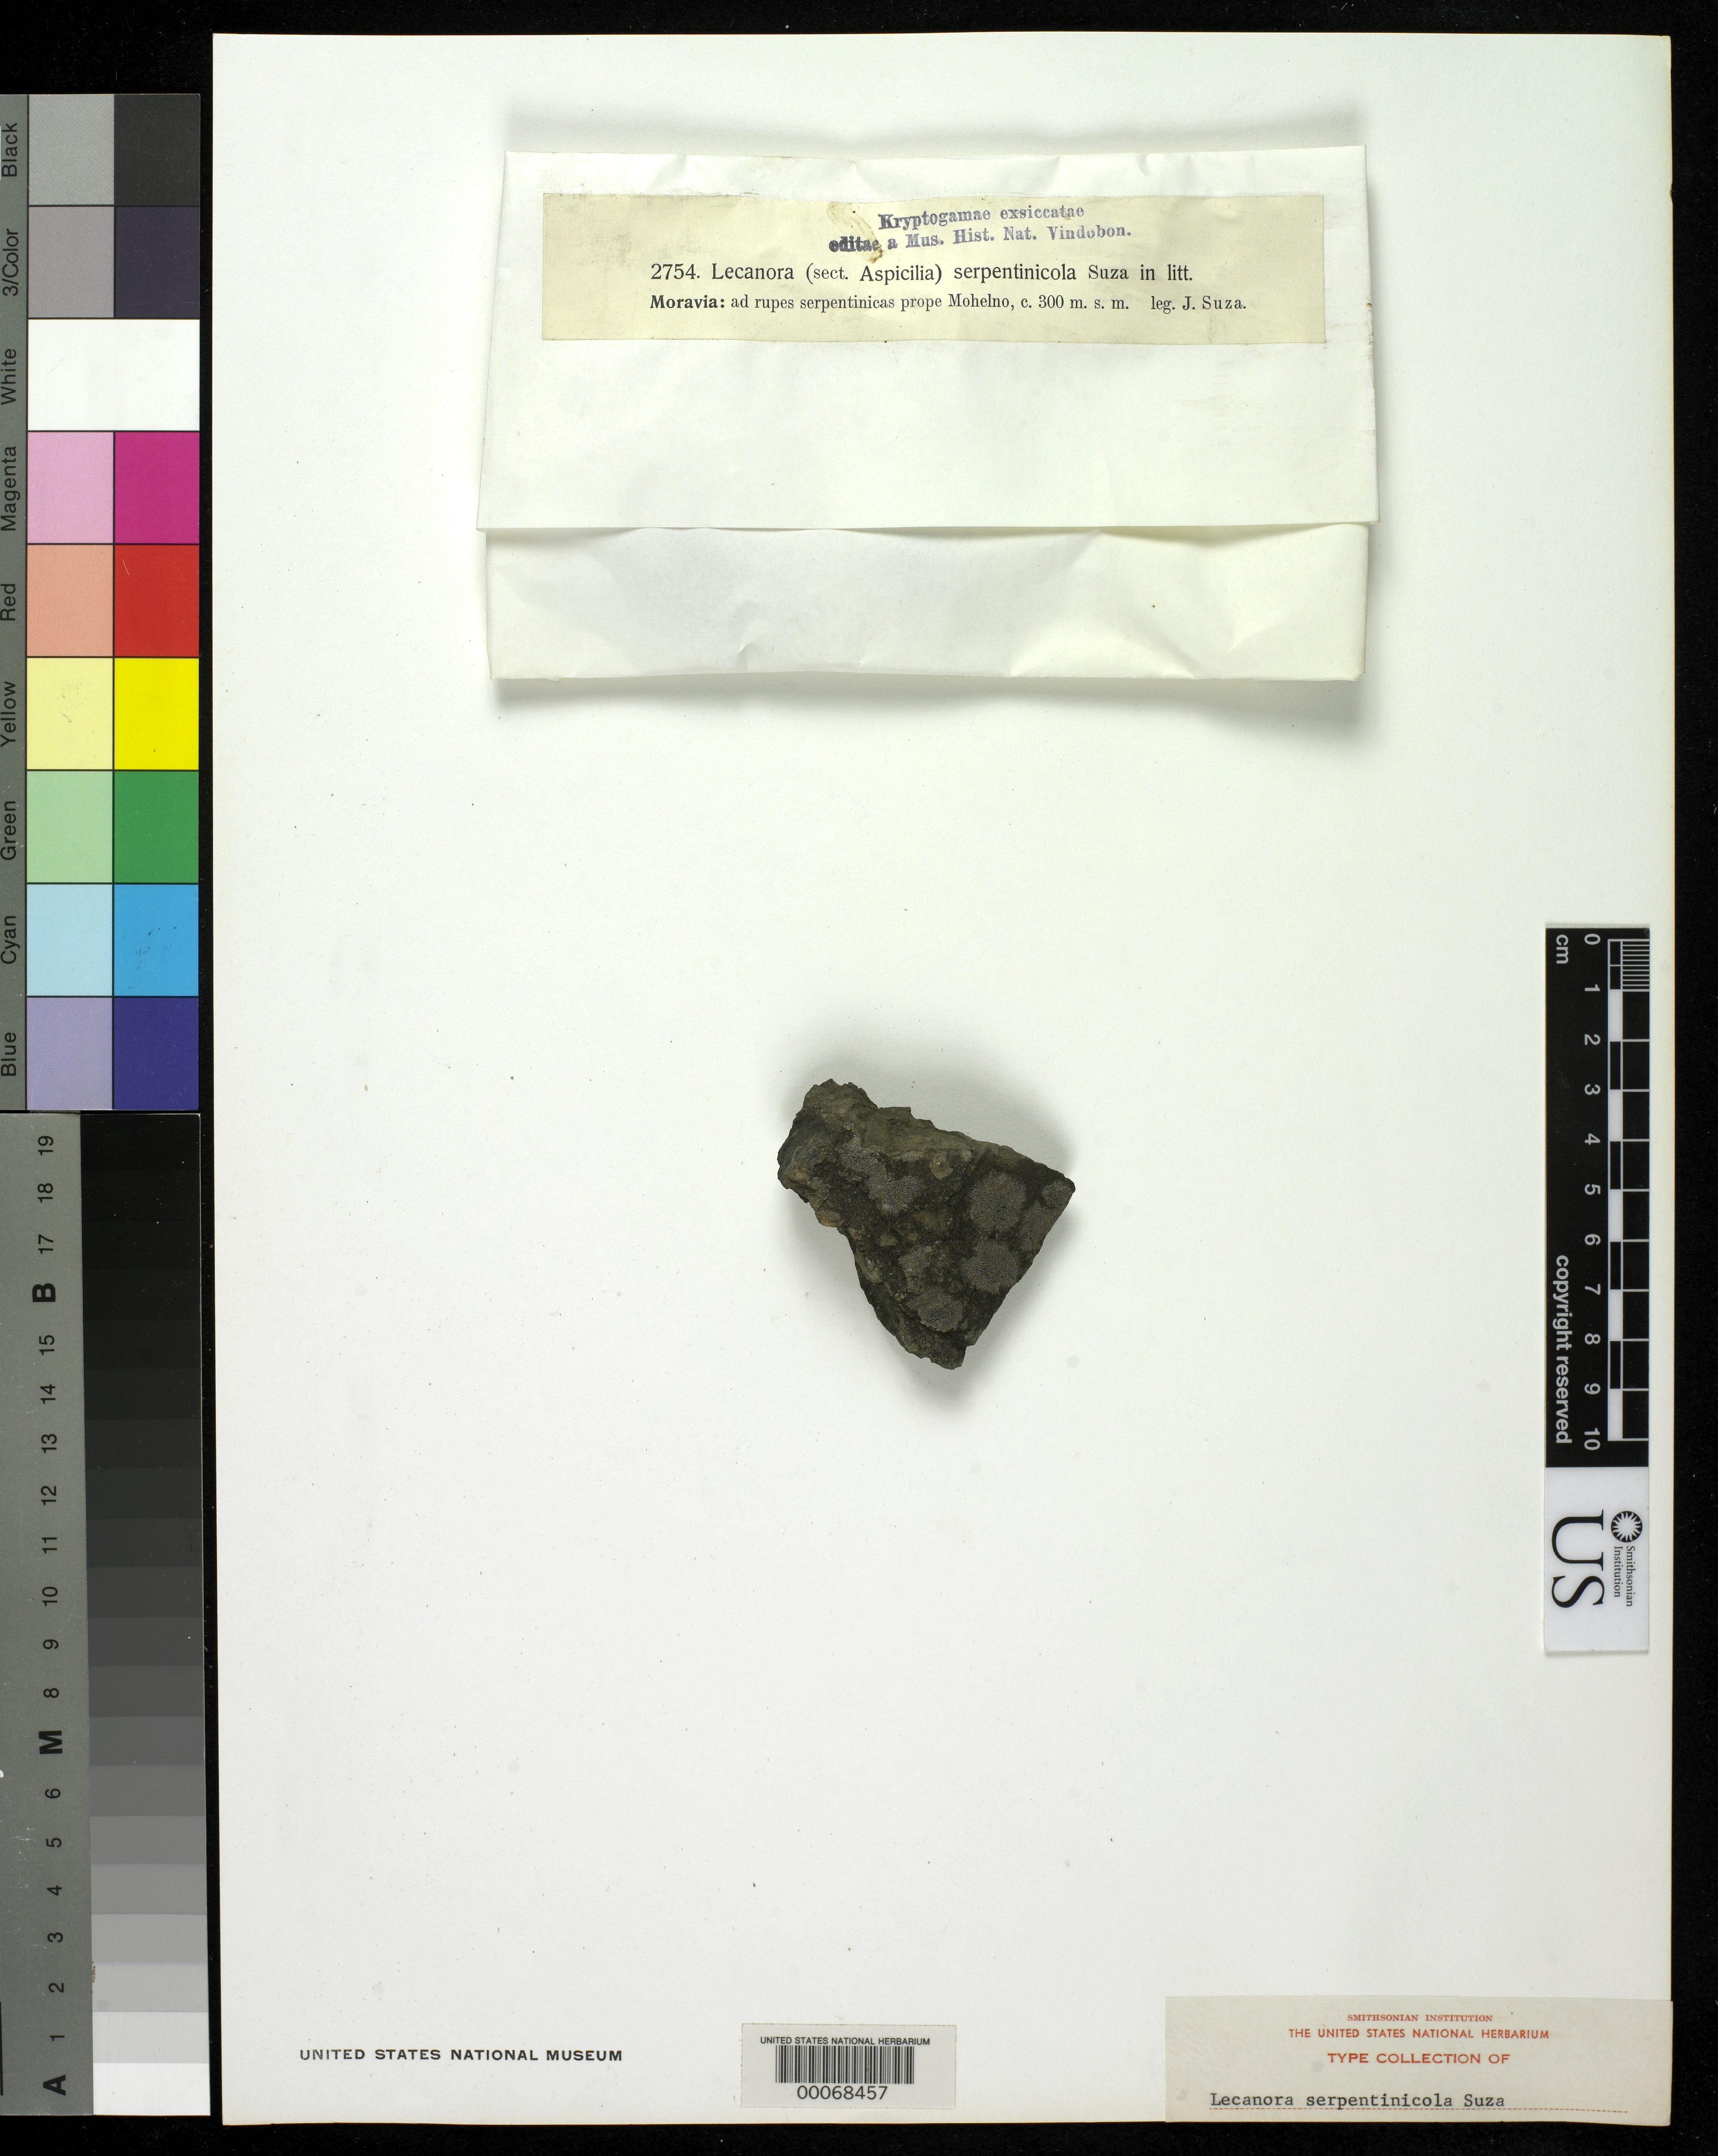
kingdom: Fungi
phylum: Ascomycota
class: Lecanoromycetes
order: Lecanorales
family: Lecanoraceae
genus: Lecanora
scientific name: Lecanora serpentinicola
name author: Suza ex H. Magn.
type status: Type Collection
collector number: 2754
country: Czechia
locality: Moravia prope Mohelno. [Moravia near Mohelno.]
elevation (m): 300